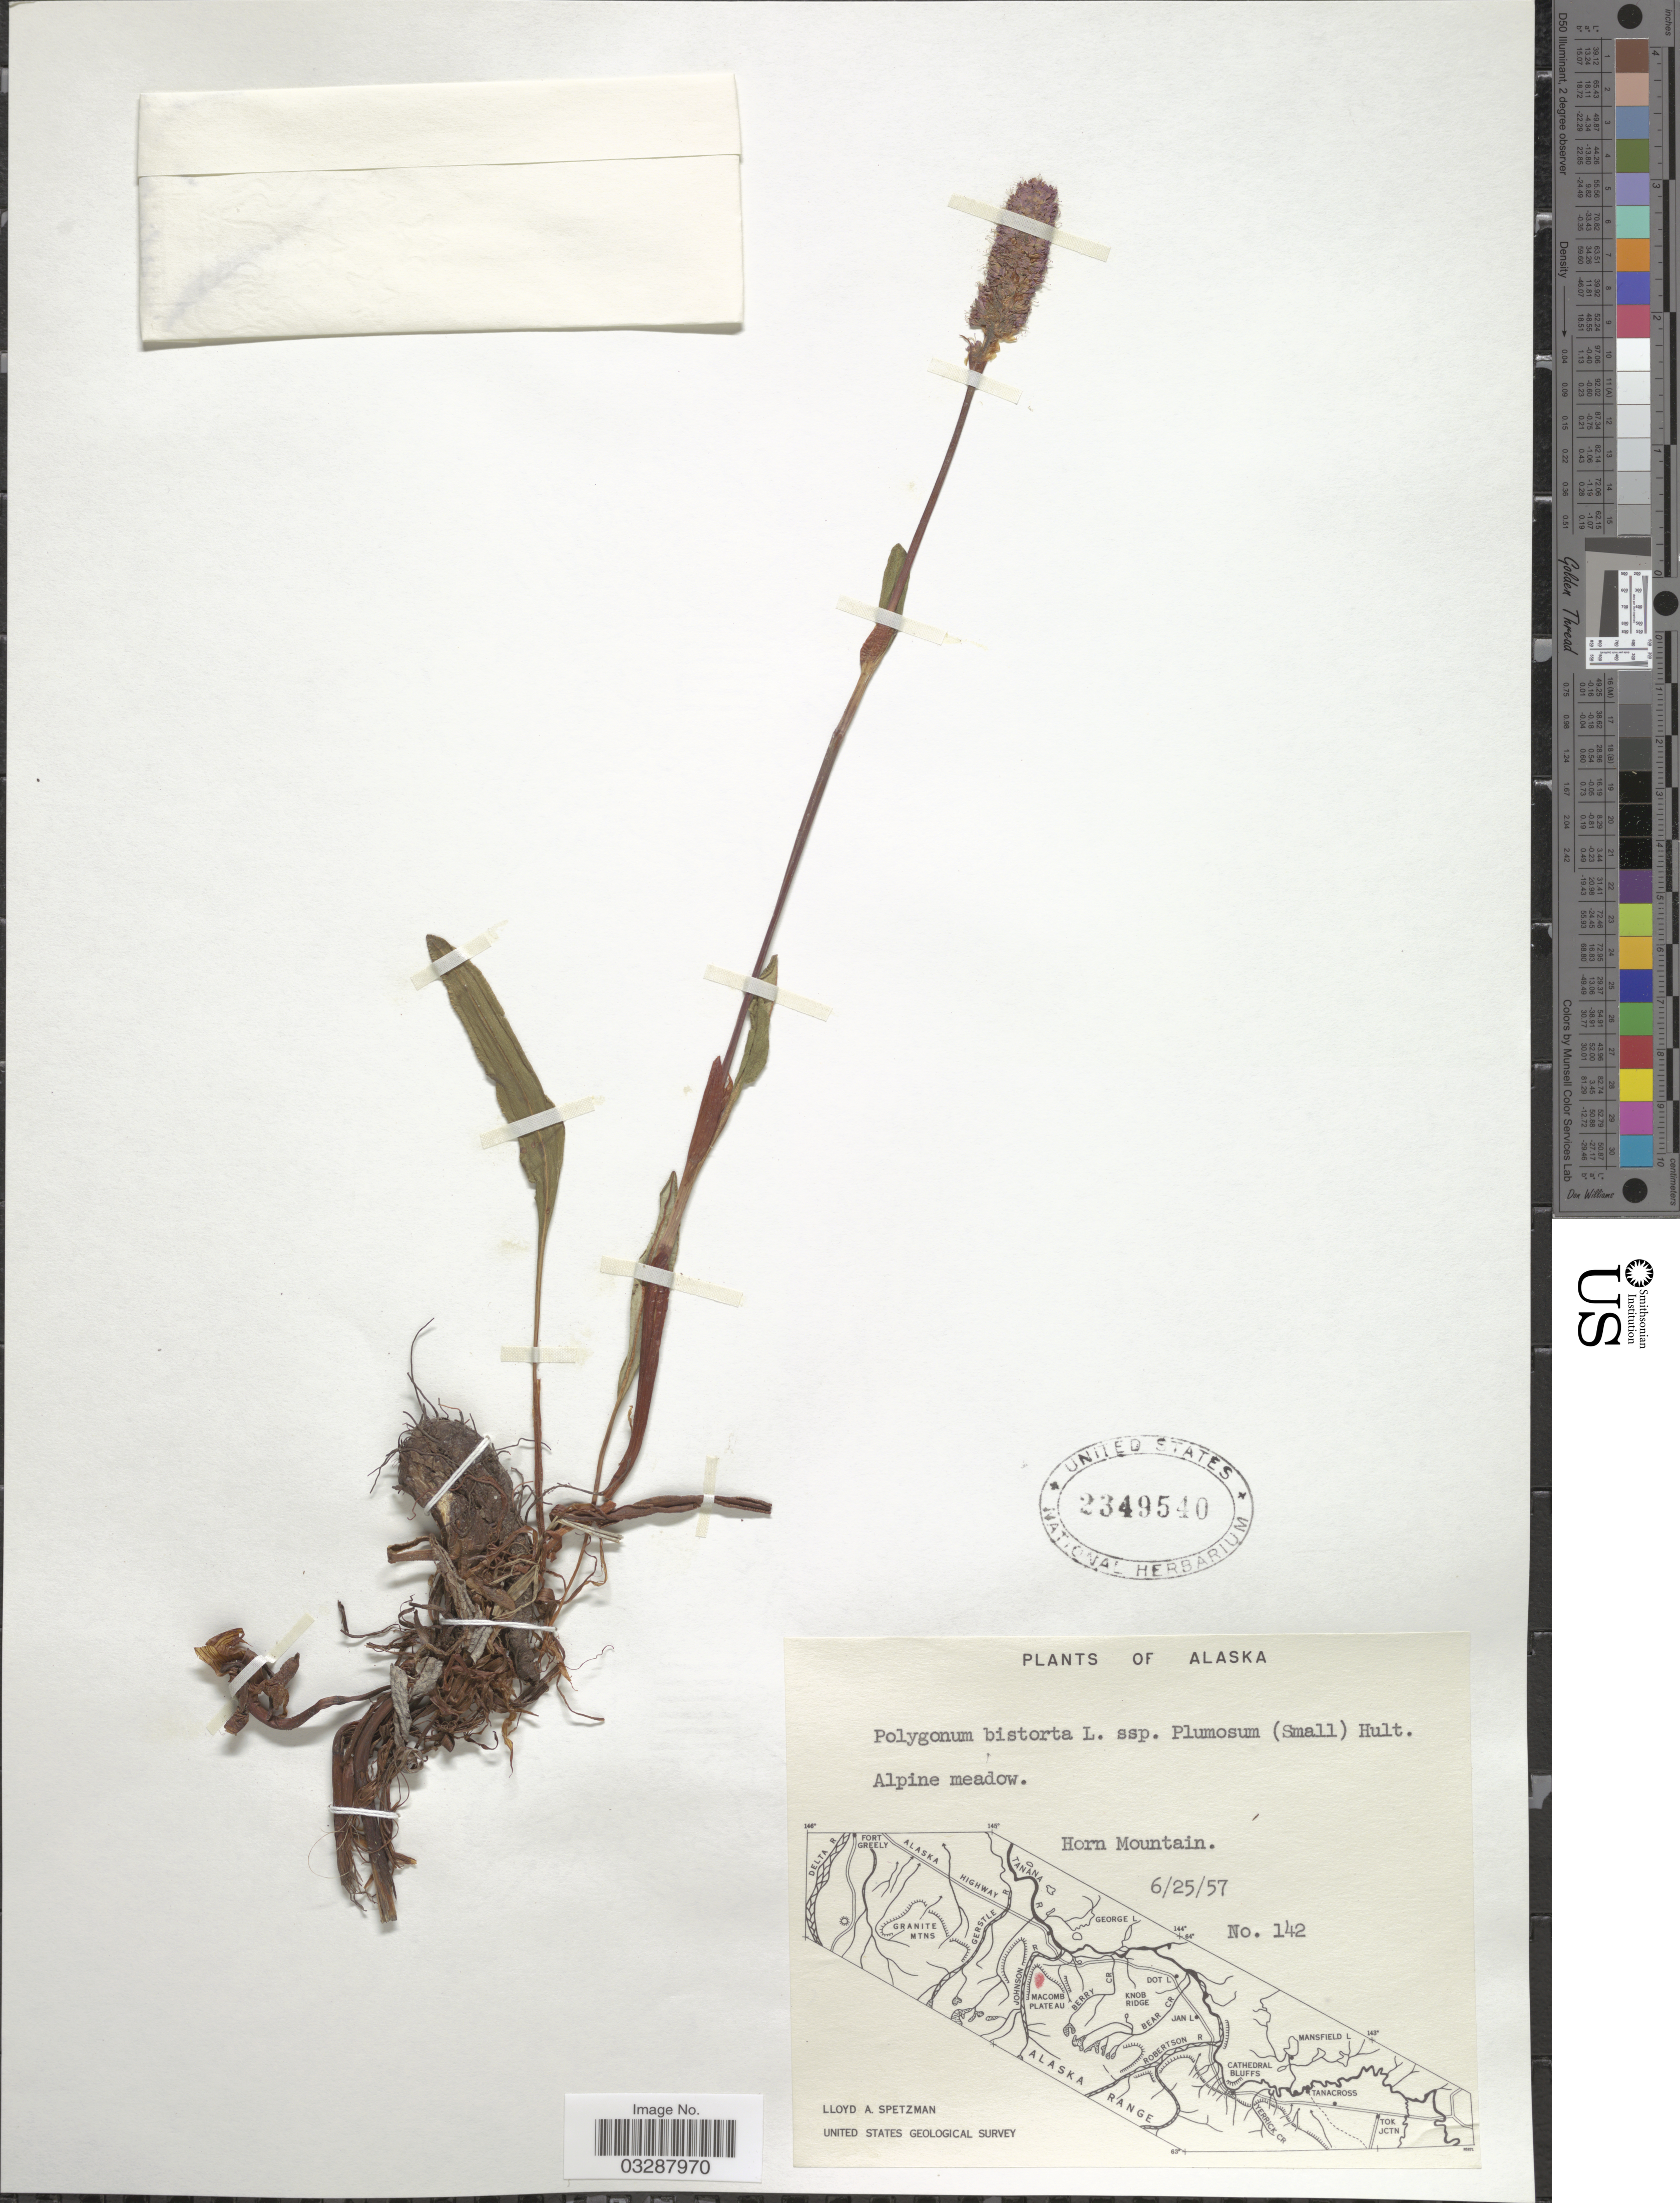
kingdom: Plantae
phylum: Tracheophyta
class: Magnoliopsida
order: Caryophyllales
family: Polygonaceae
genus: Bistorta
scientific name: Bistorta plumosa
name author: (Small) Greene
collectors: L. Spetzman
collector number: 142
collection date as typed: Transcribed d/m/y: 25/6/57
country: United States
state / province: Alaska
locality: Horn Mountain.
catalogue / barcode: US 2349540